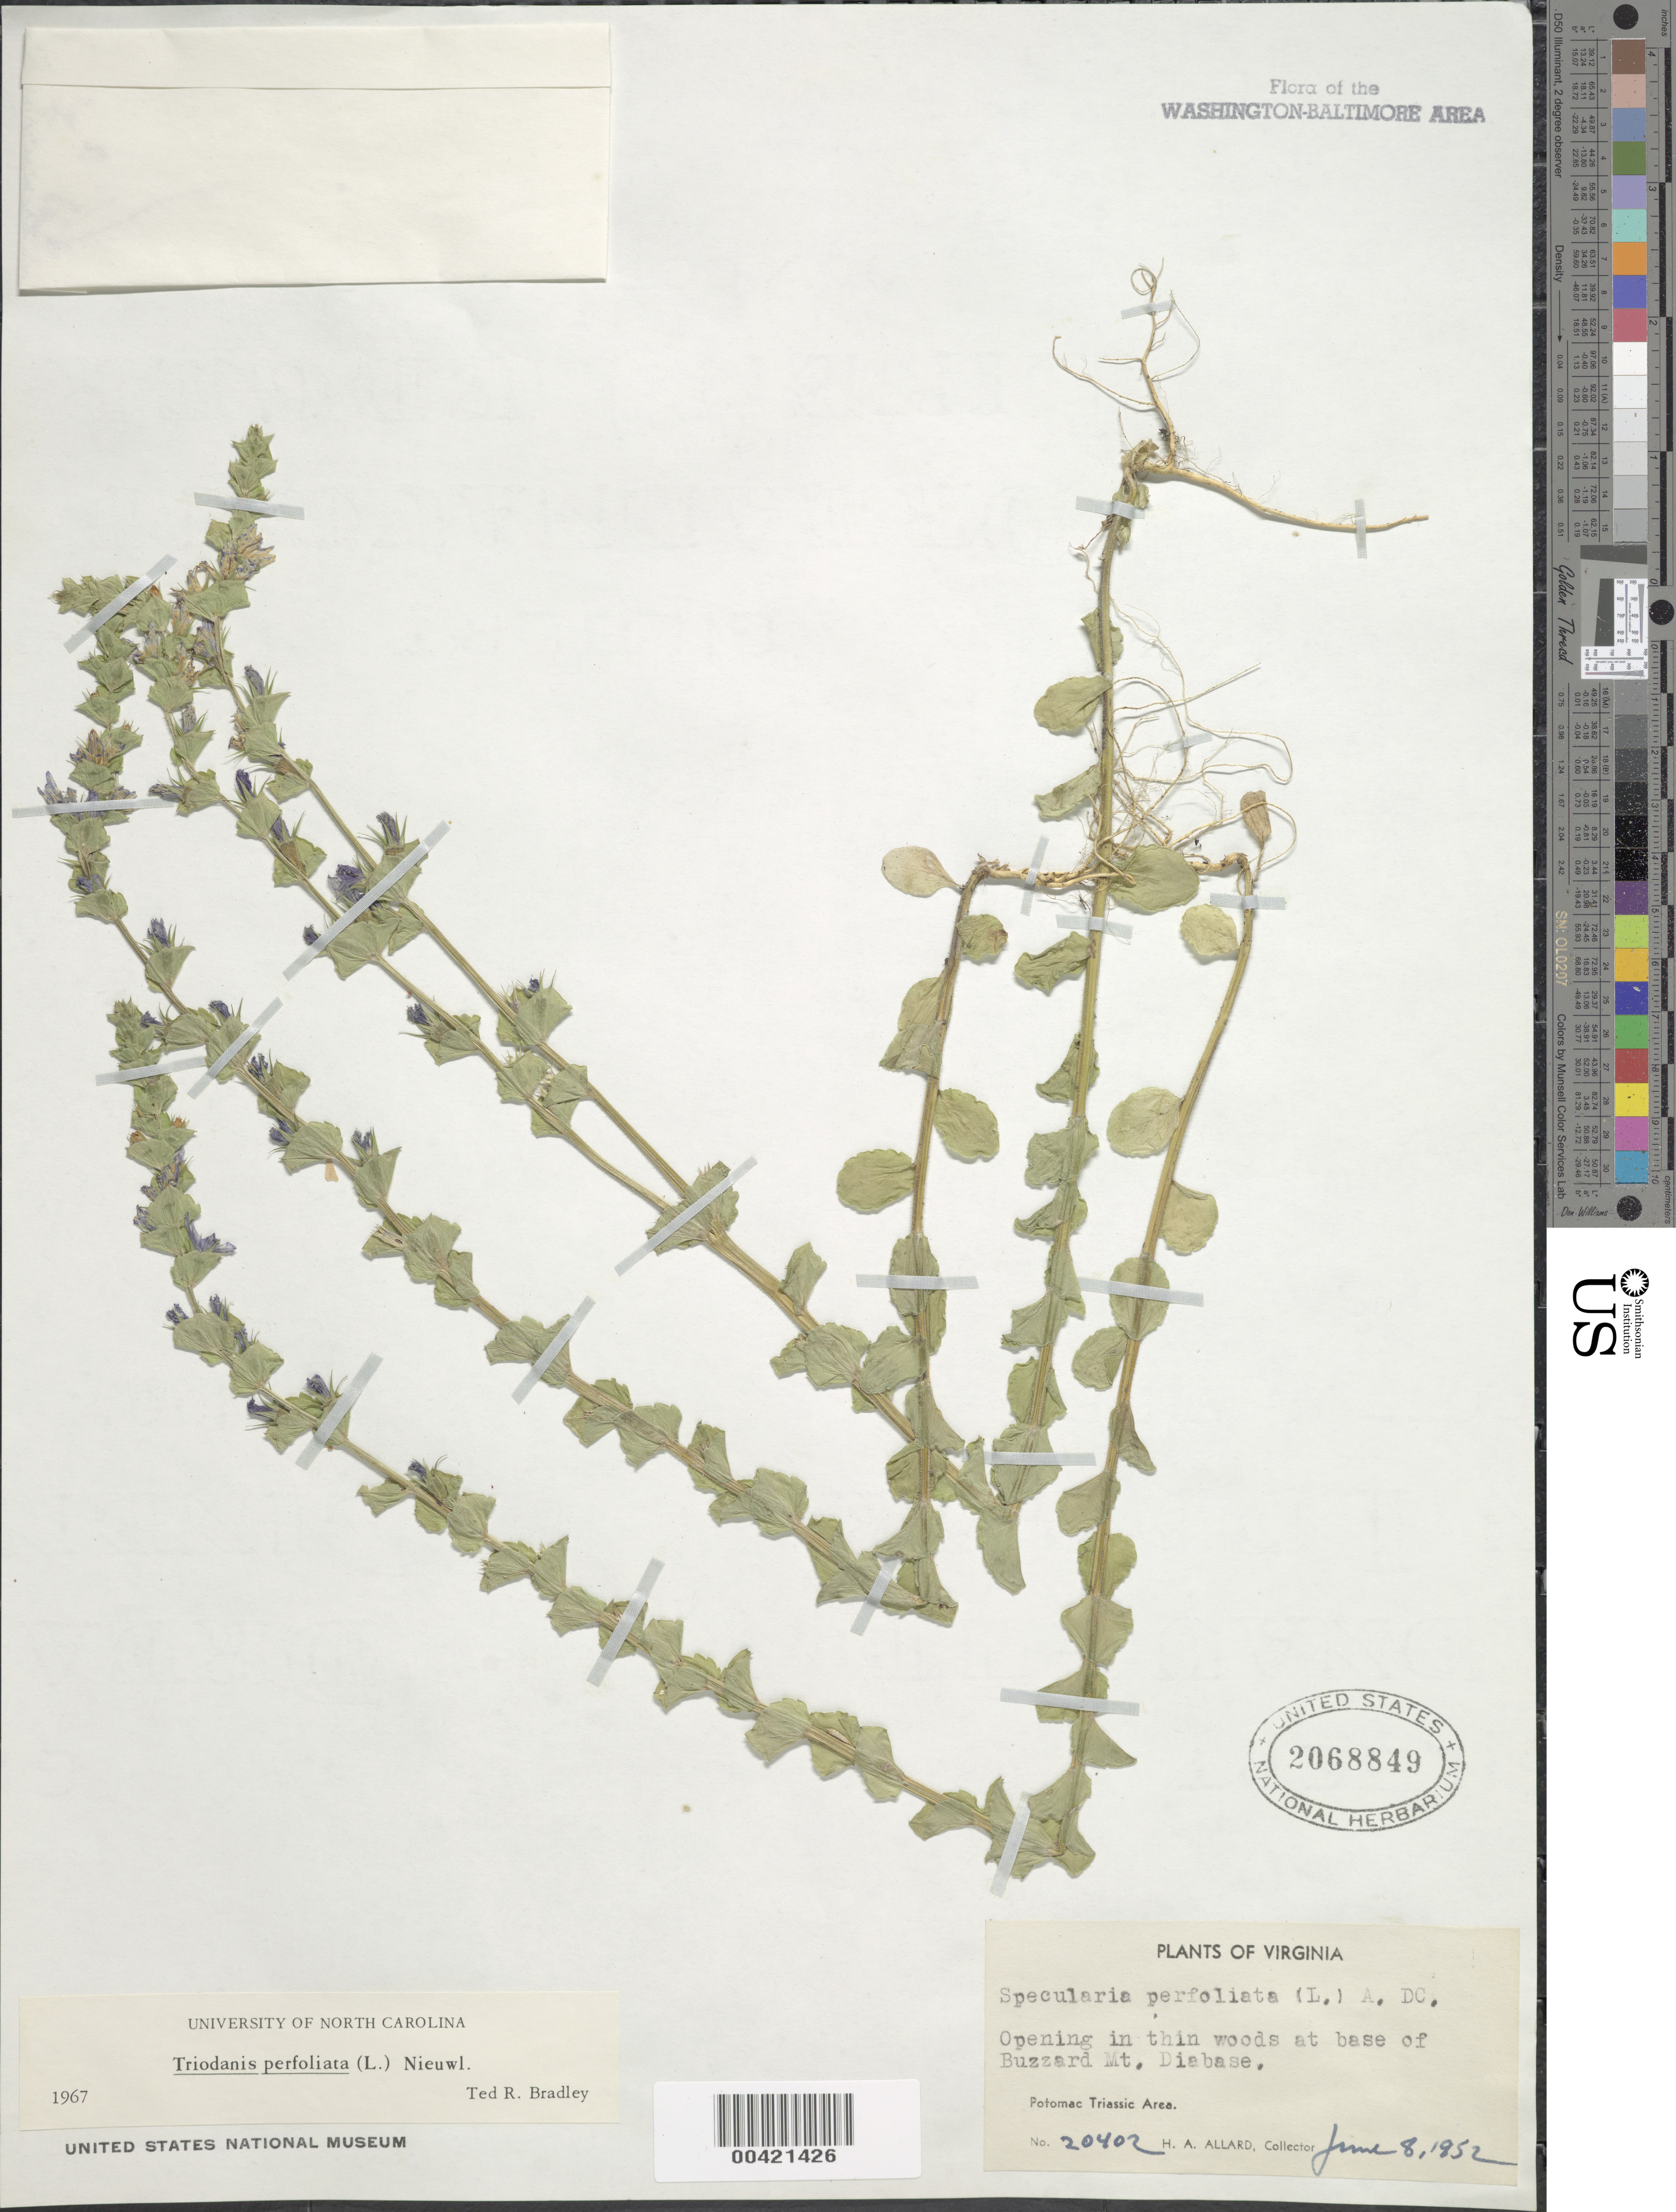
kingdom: Plantae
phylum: Tracheophyta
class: Magnoliopsida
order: Asterales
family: Campanulaceae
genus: Triodanis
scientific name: Triodanis perfoliata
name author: (L.) Nieuwl.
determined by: Bradley, T. R.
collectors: H. A. Allard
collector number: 20402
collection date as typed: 08 Jun 1952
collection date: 1952-06-08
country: United States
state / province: Virginia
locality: Potomac Triassic Area: base of Buzzard Mt. Diabase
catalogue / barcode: US 2068849